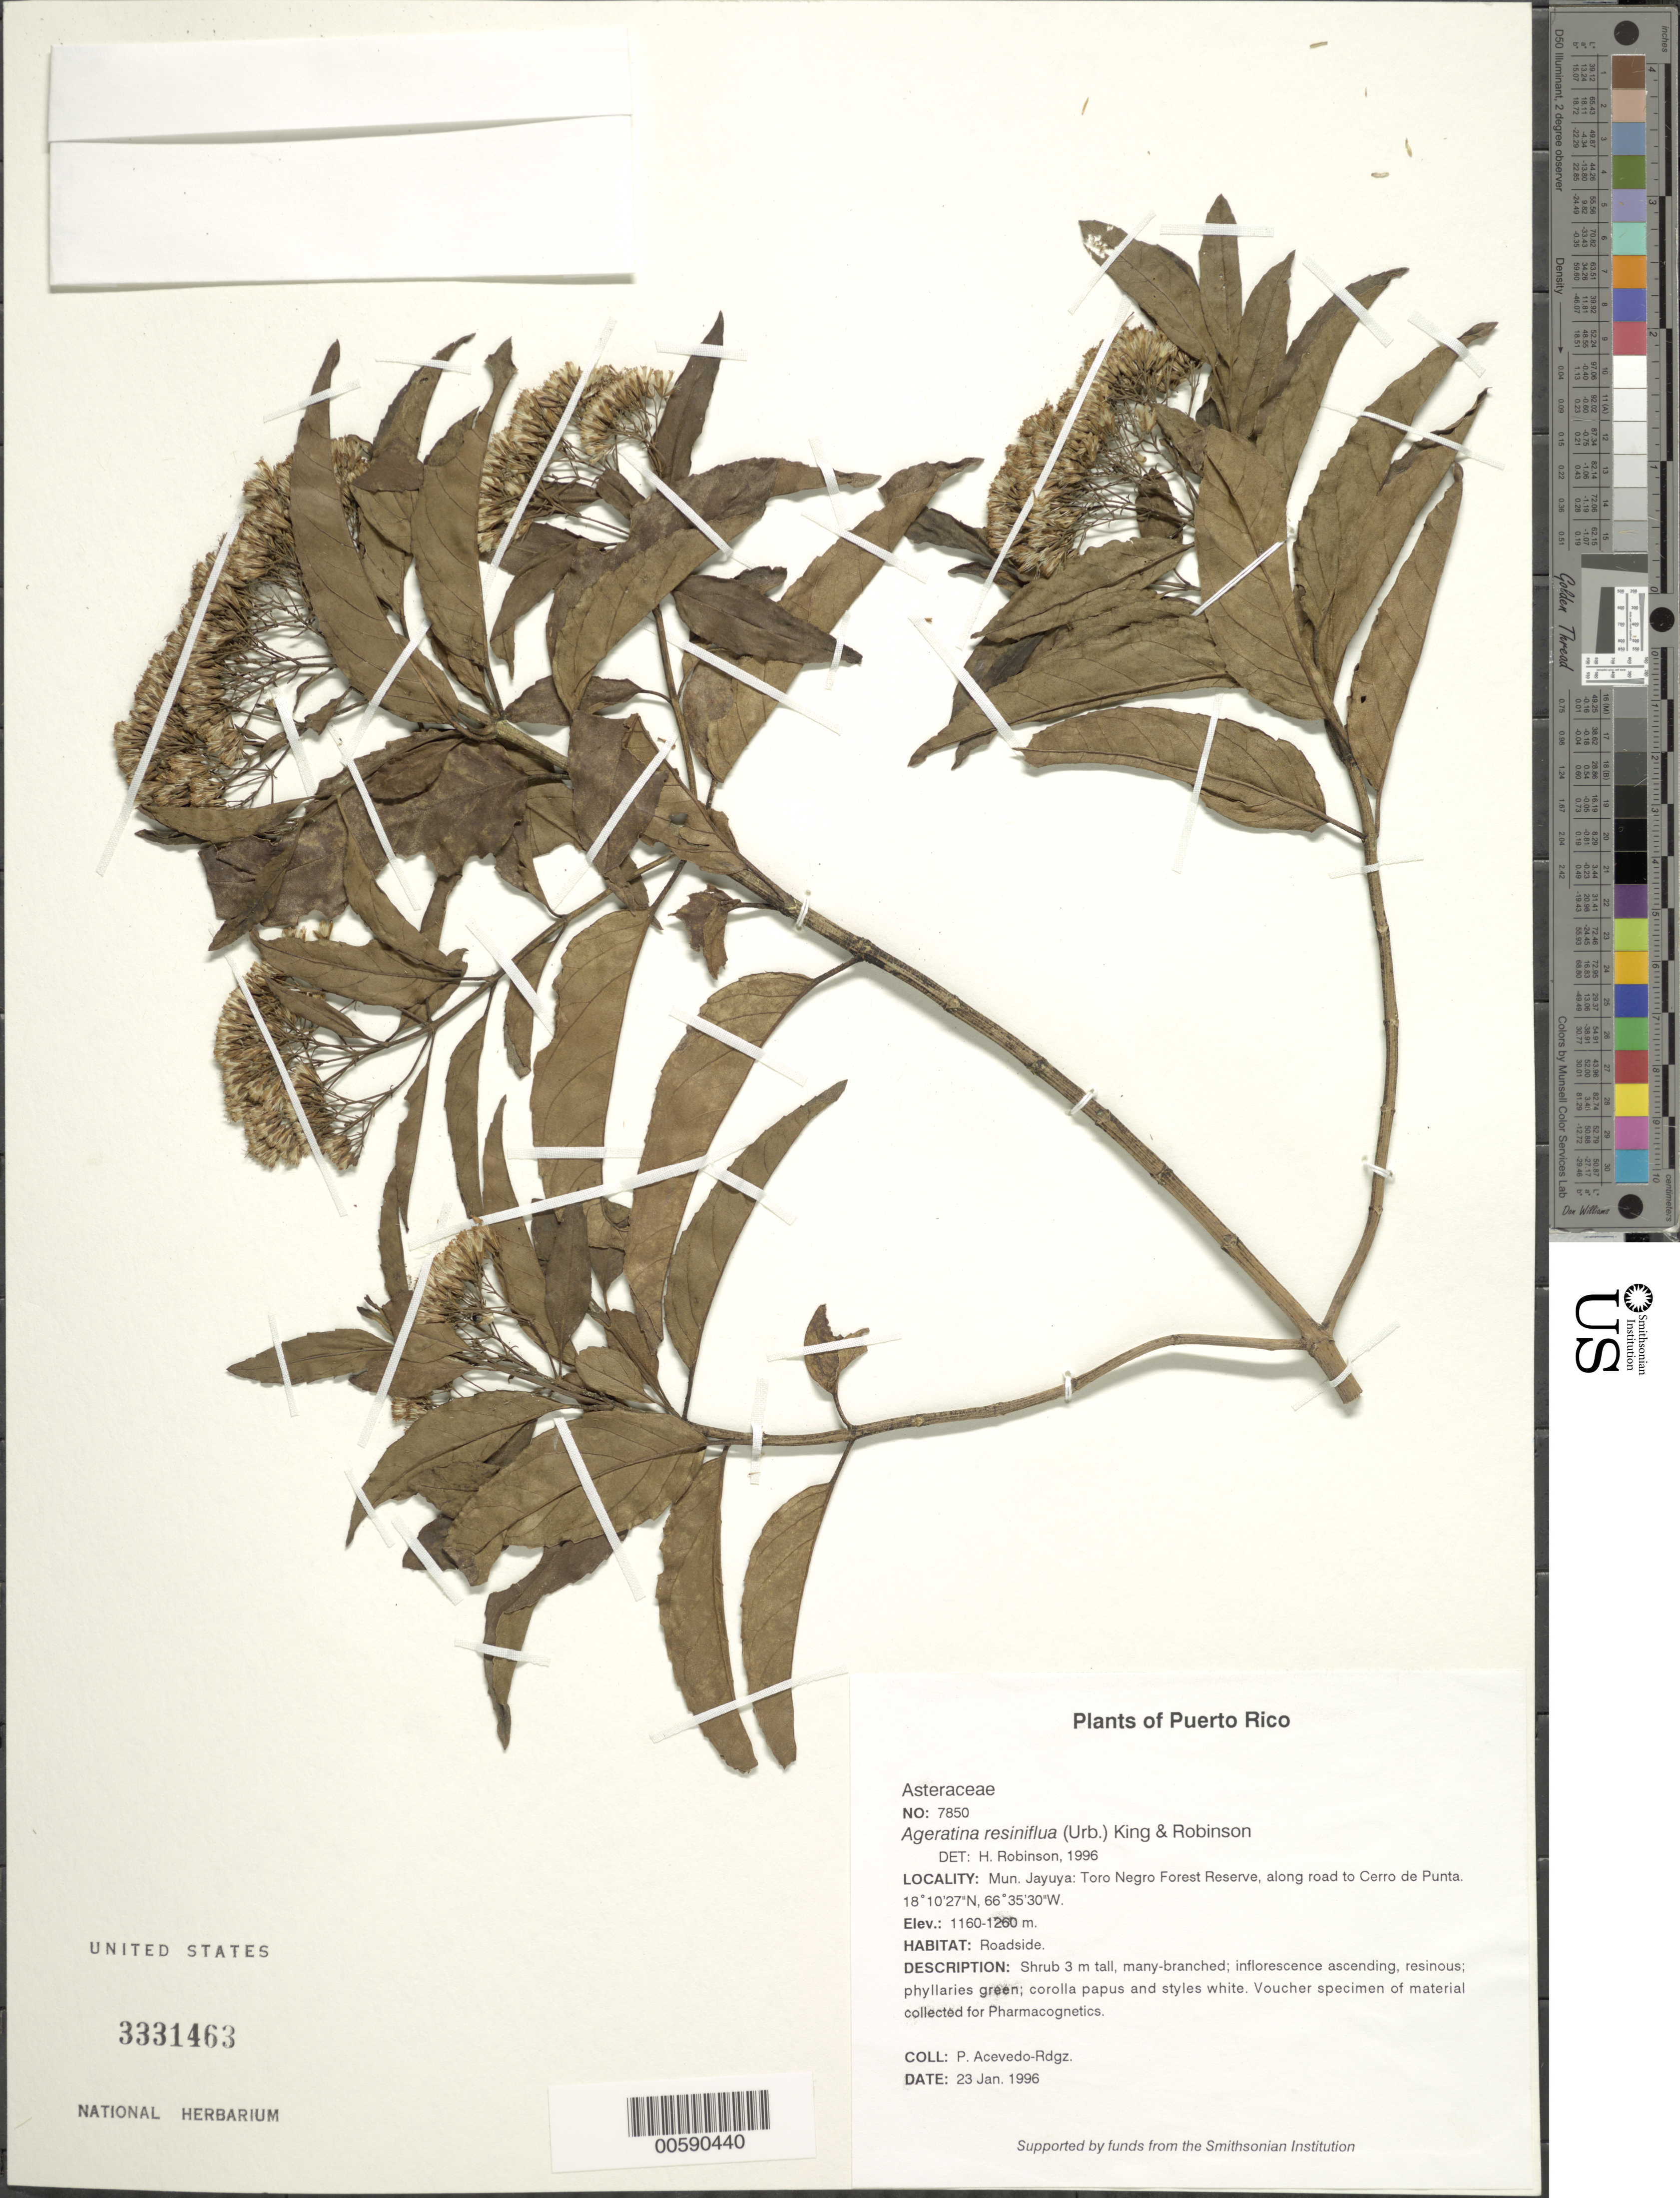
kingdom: Plantae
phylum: Tracheophyta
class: Magnoliopsida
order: Asterales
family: Asteraceae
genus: Ageratina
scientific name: Ageratina resiniflua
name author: (Urb.) R.M. King & H. Rob.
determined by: Robinson, Harold E., (US)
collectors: P. Acevedo-Rodr. & G. J. Breckon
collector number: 7850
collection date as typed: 23 Jan 1996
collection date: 1996-01-23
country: Puerto Rico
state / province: Ponce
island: Puerto Rico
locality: Ponce: Jayuya, Toro Negro Forest Reserve, along road to Cerro de Punta.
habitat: Roadside.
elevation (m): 1300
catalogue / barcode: US 3331463